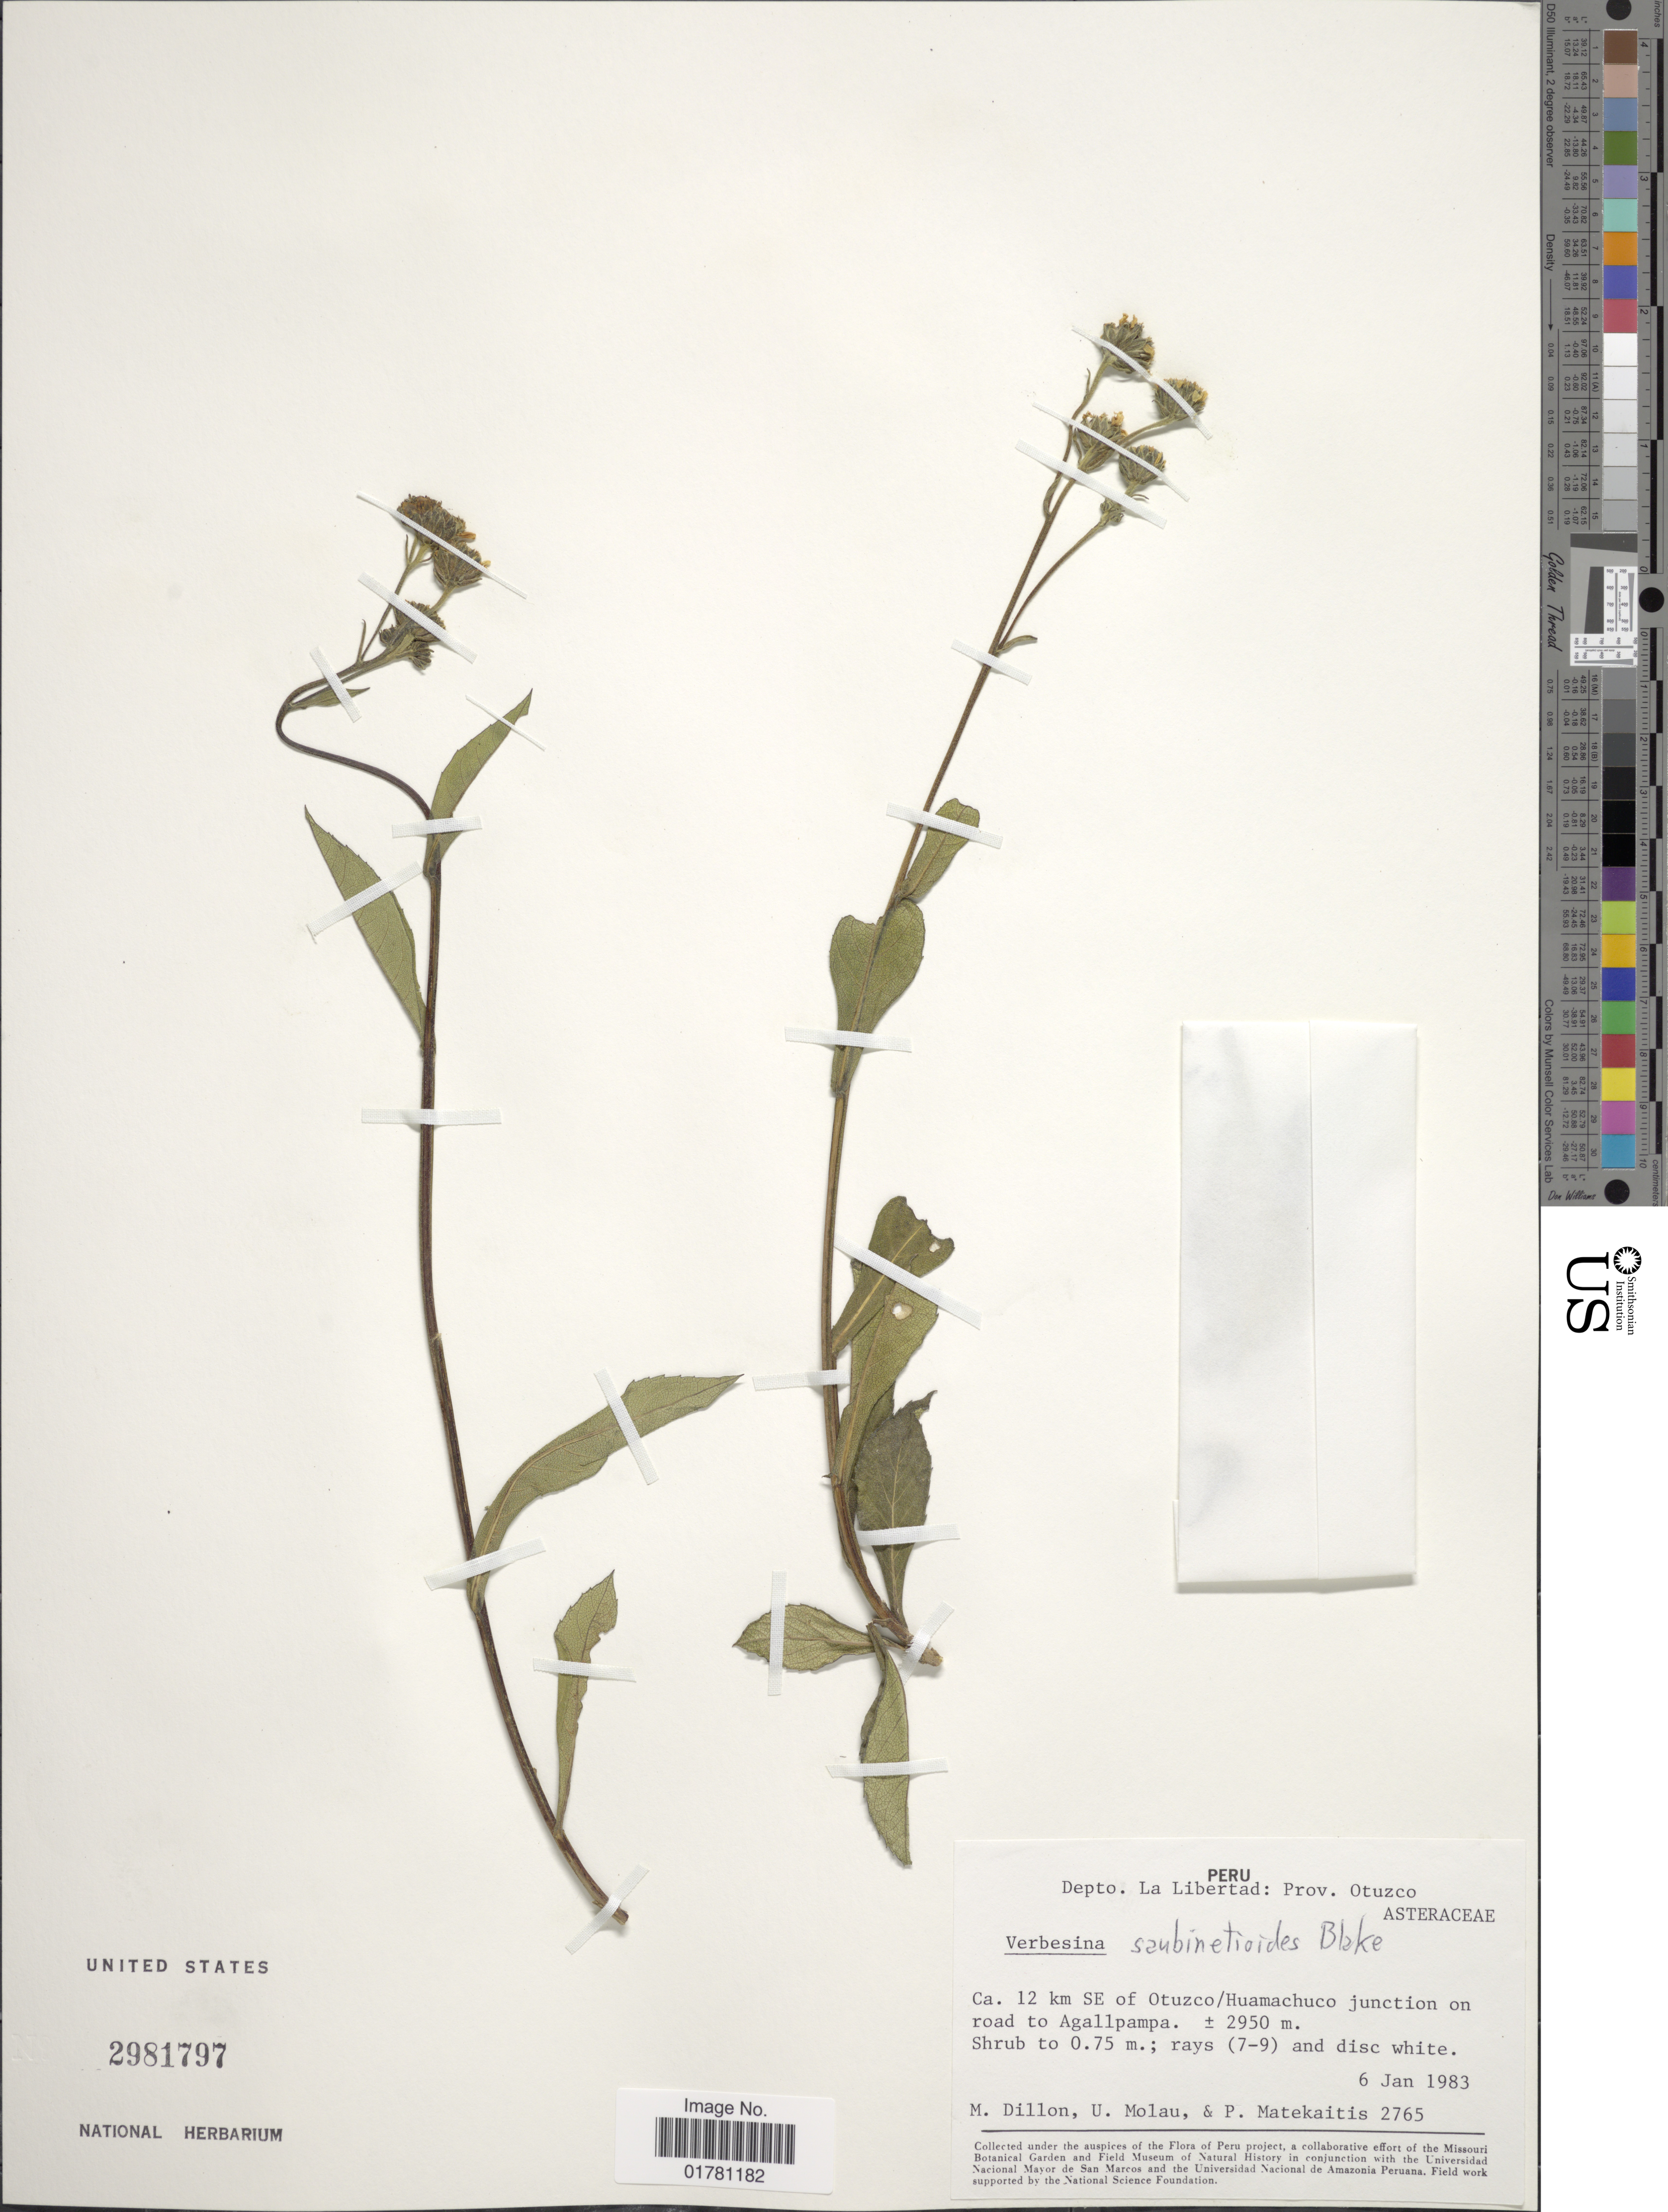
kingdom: Plantae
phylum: Tracheophyta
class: Magnoliopsida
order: Asterales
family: Asteraceae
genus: Verbesina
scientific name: Verbesina saubinetioides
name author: S.F. Blake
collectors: M. O. Dillon, U. Molau & P. Matekaitis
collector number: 2765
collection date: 1983-01-06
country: Peru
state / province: La Libertad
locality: Depto La Libertad, Prov. Otuzco, Ca 12 km SE of Otuzco/Huamachuco junction on road to Agallpampa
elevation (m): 2950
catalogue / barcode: US 2981797